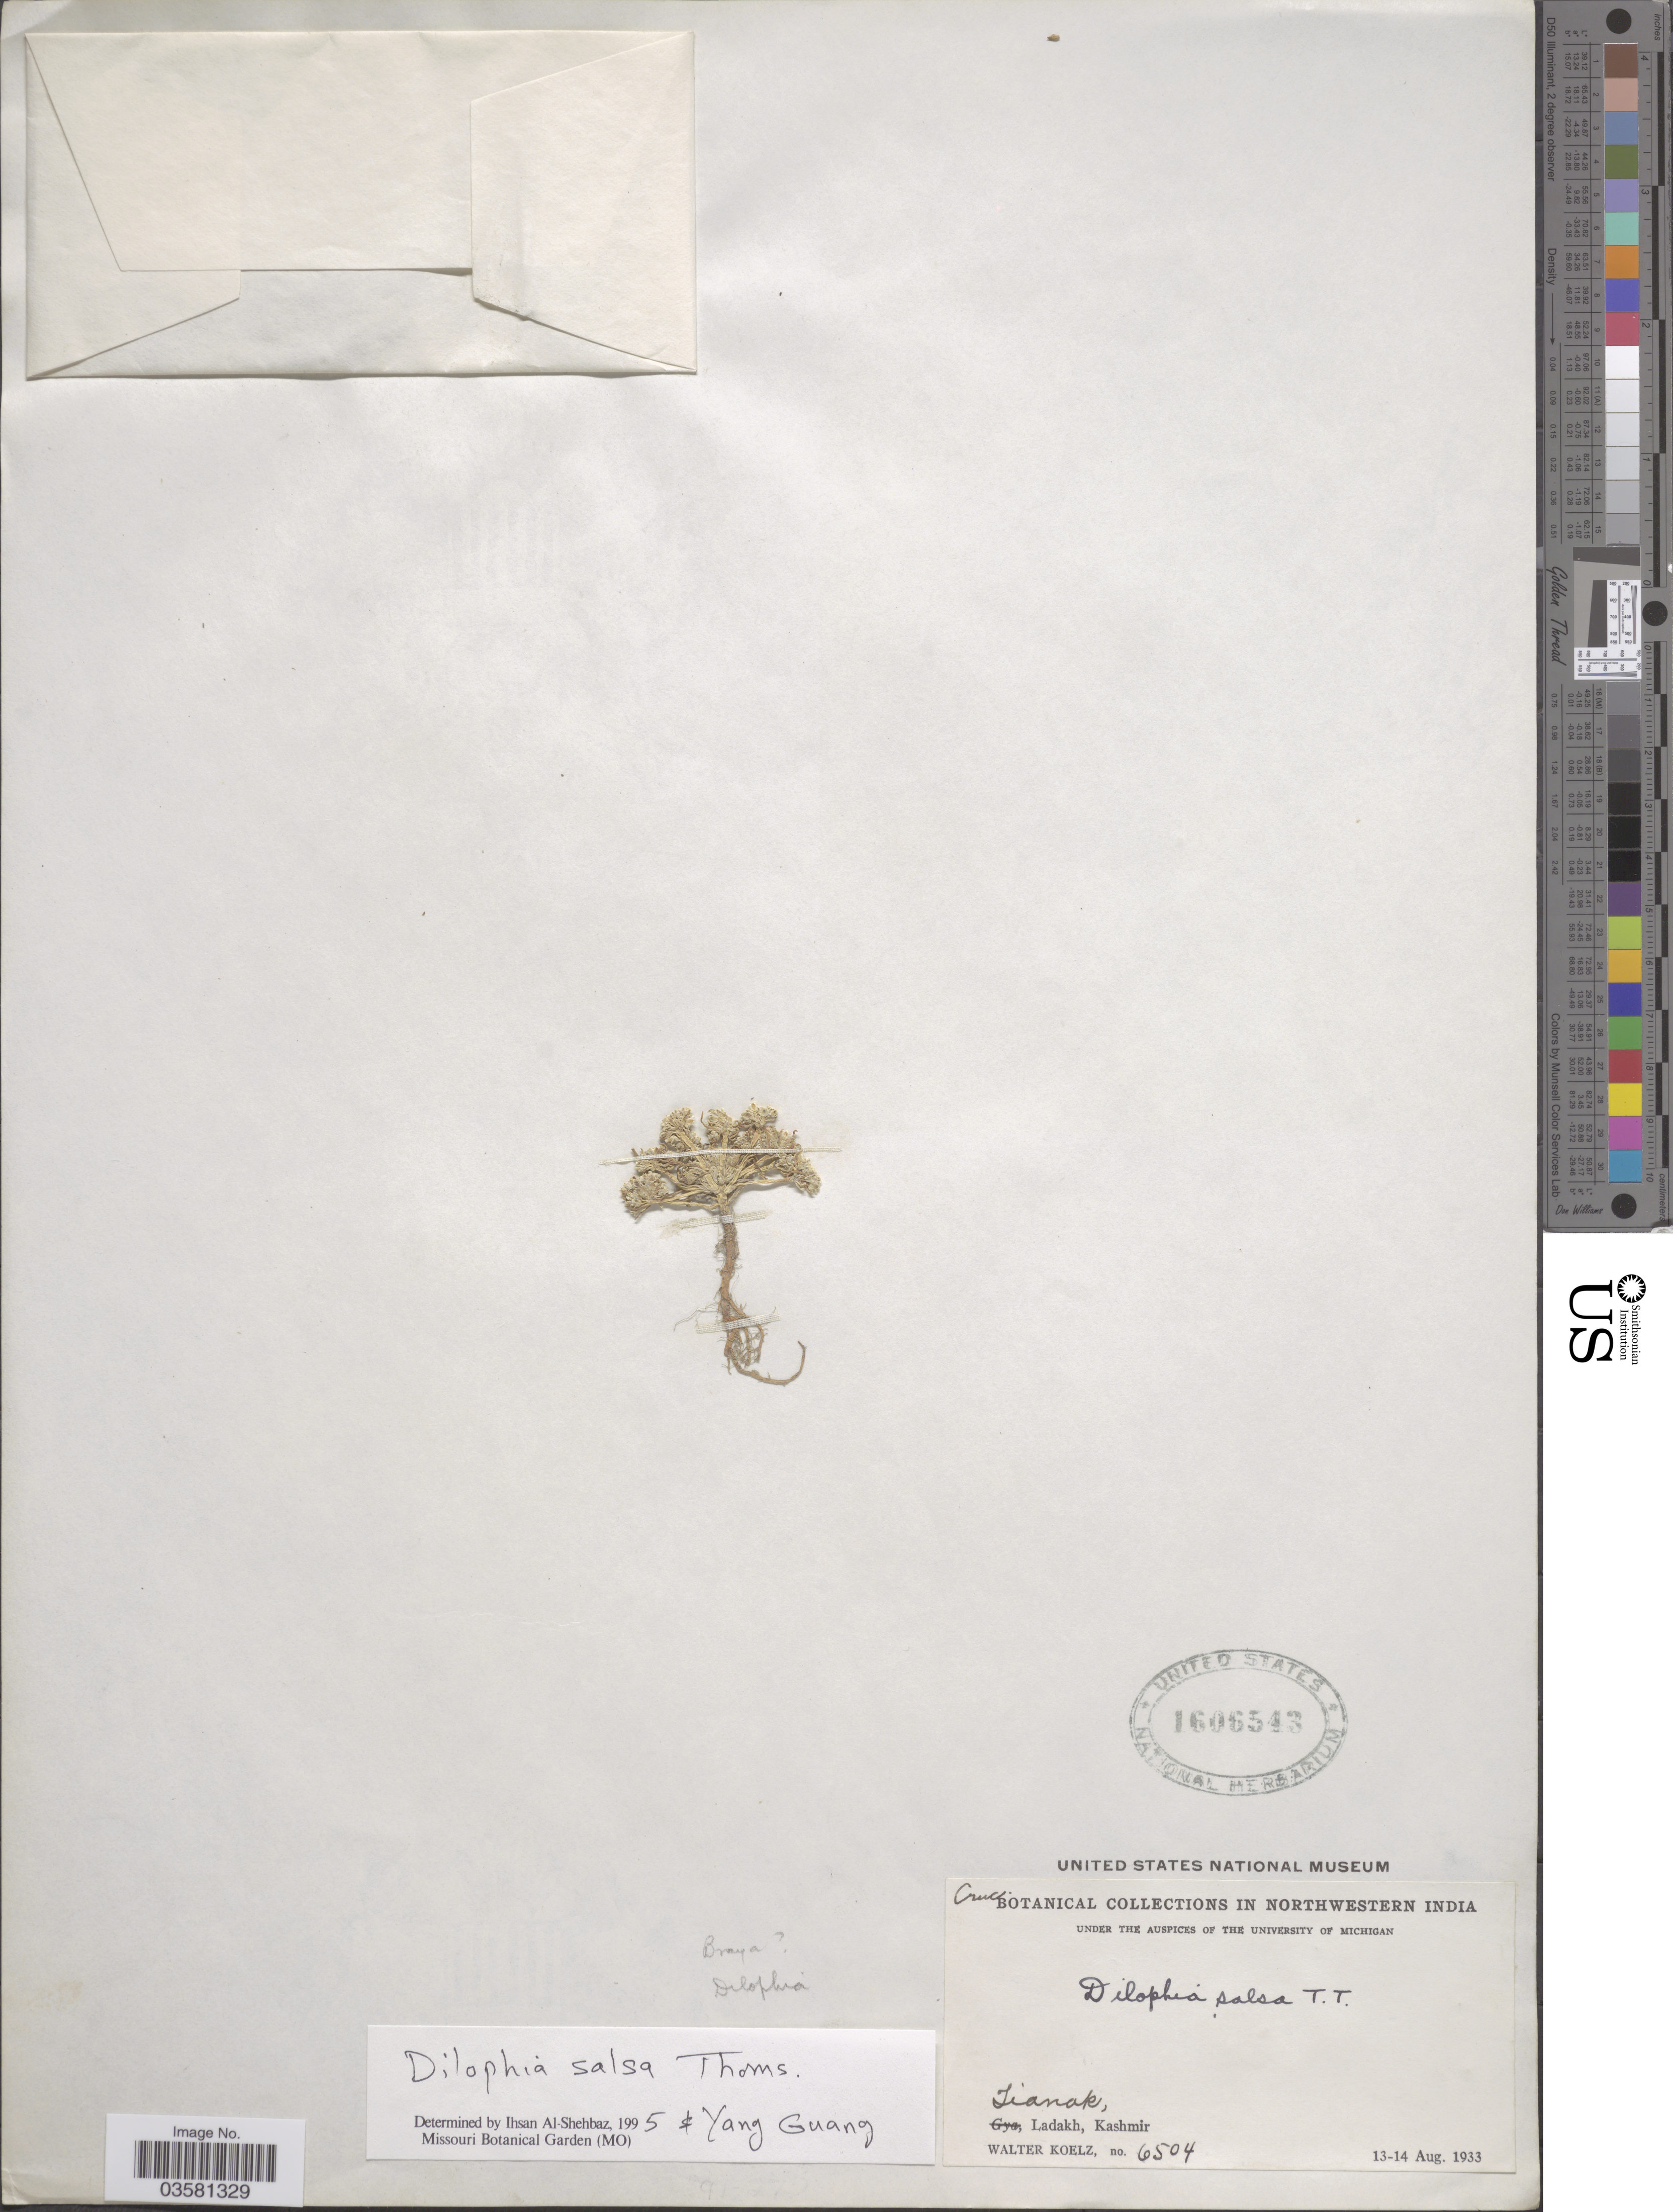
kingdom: Plantae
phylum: Tracheophyta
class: Magnoliopsida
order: Brassicales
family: Brassicaceae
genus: Dilophia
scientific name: Dilophia salsa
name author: Thomson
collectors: W. N. Koelz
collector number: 6504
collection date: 1933-08-13/1933-08-14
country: India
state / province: Jammu and Kashmir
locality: Northwestern India. Tianak, Ladakh, Kashmir.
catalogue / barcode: US 1606543